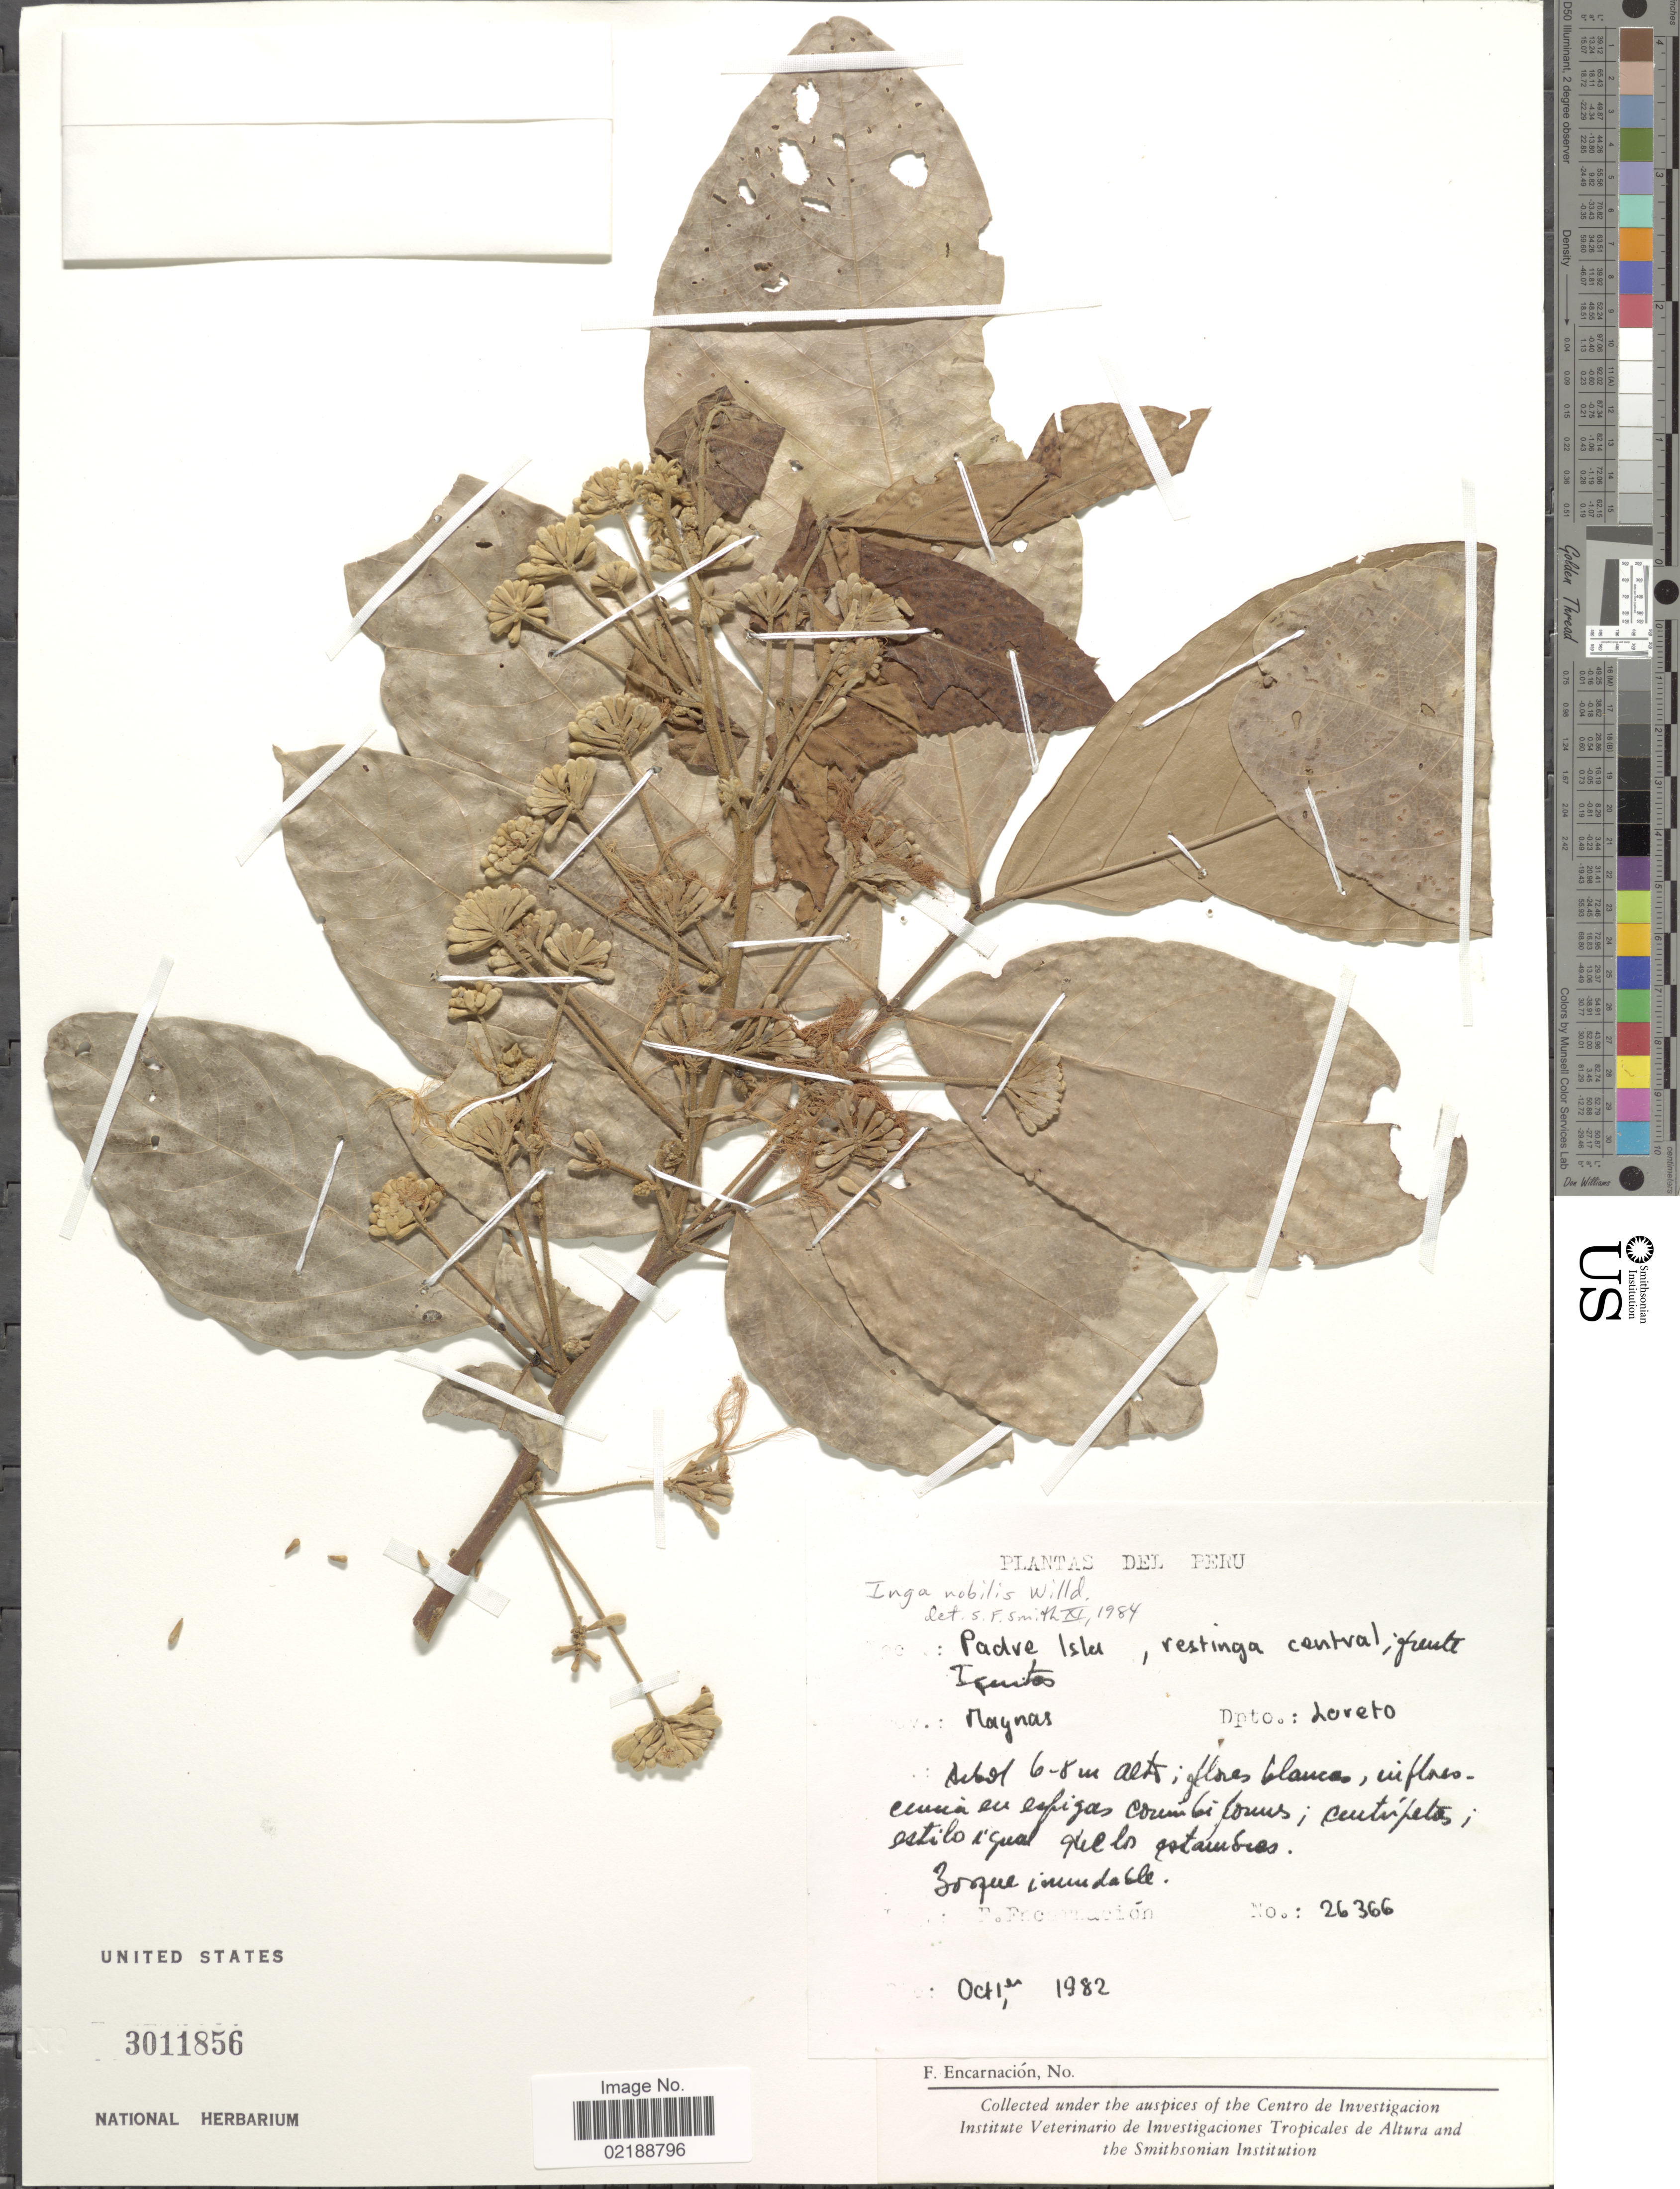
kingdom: Plantae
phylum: Tracheophyta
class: Magnoliopsida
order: Fabales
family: Fabaceae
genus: Inga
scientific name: Inga nobilis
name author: Willd.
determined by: Smith, Stephen F., (US), NMNH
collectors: F. Encarnación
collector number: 26366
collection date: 1982-10-01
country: Peru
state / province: Loreto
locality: Padre Isles, retinga central; frente Iquitos, Dept Maynas, Dpto Loreto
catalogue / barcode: US 3011856